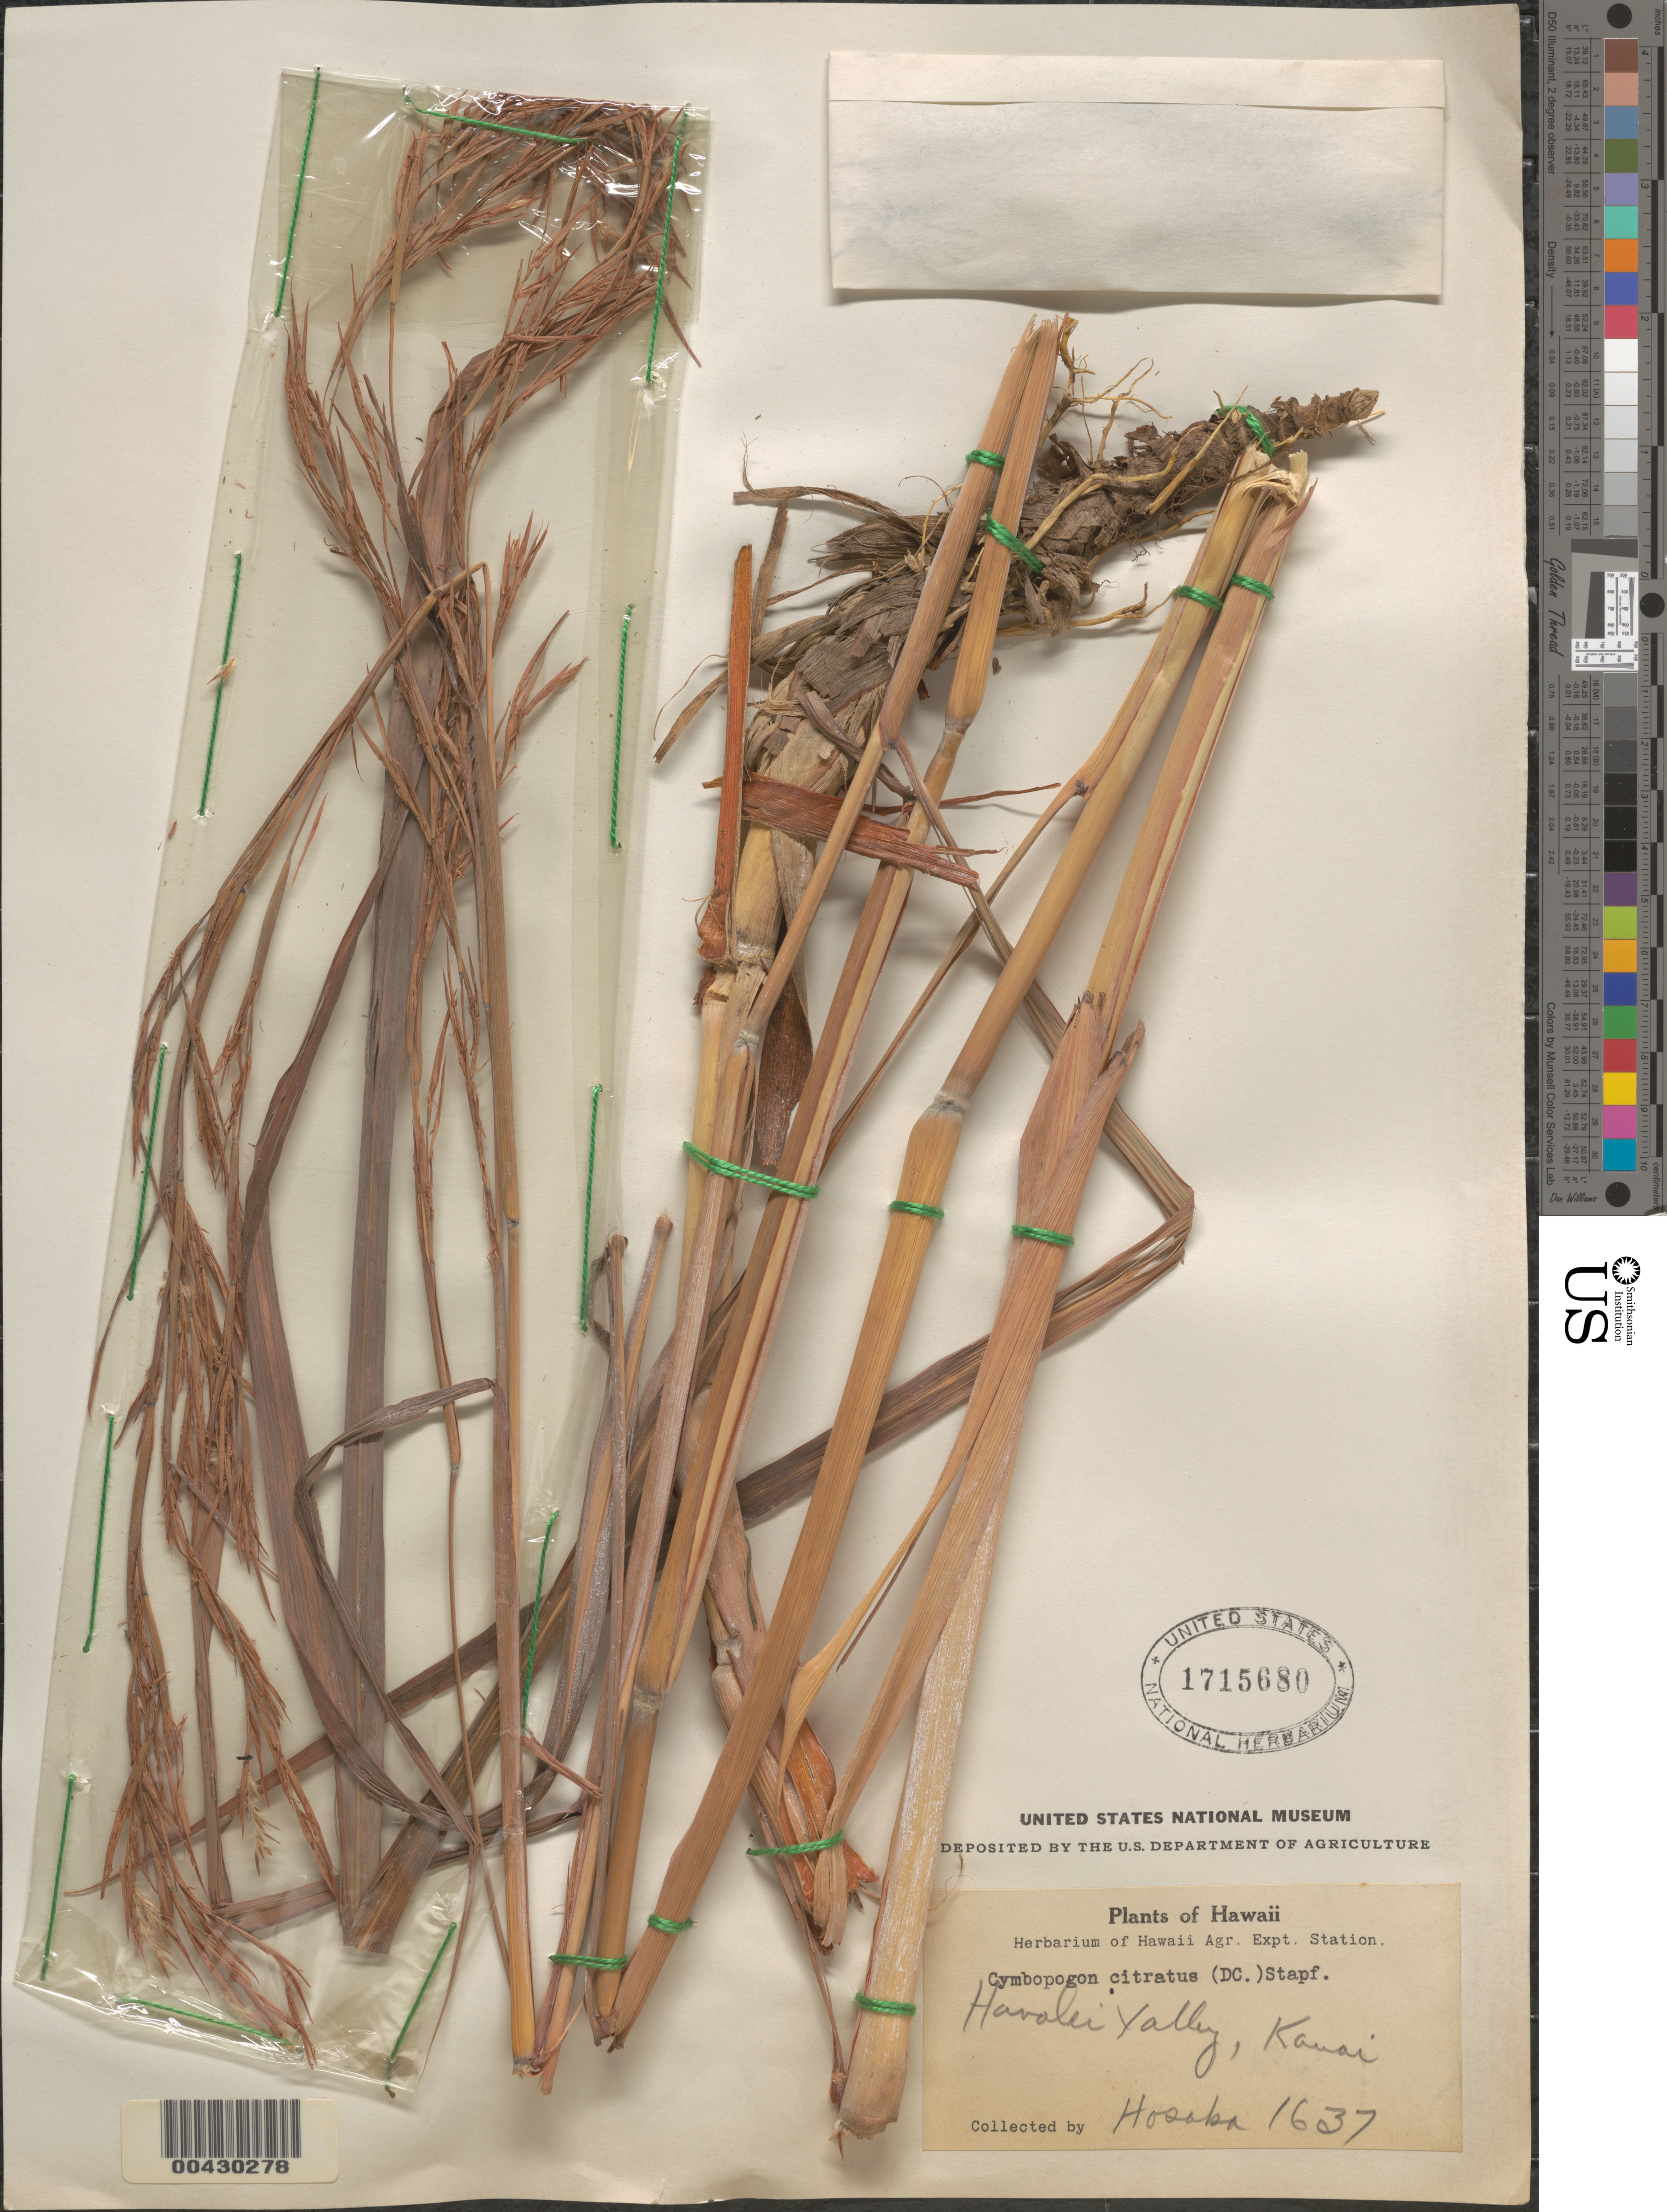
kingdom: Plantae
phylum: Tracheophyta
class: Liliopsida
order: Poales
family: Poaceae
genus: Cymbopogon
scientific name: Cymbopogon citratus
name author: (Nees) Stapf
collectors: E. Y. Hosaka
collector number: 1637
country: United States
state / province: Hawaii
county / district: Kauai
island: Kaua'i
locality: Hanalei Valley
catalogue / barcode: US 1715680